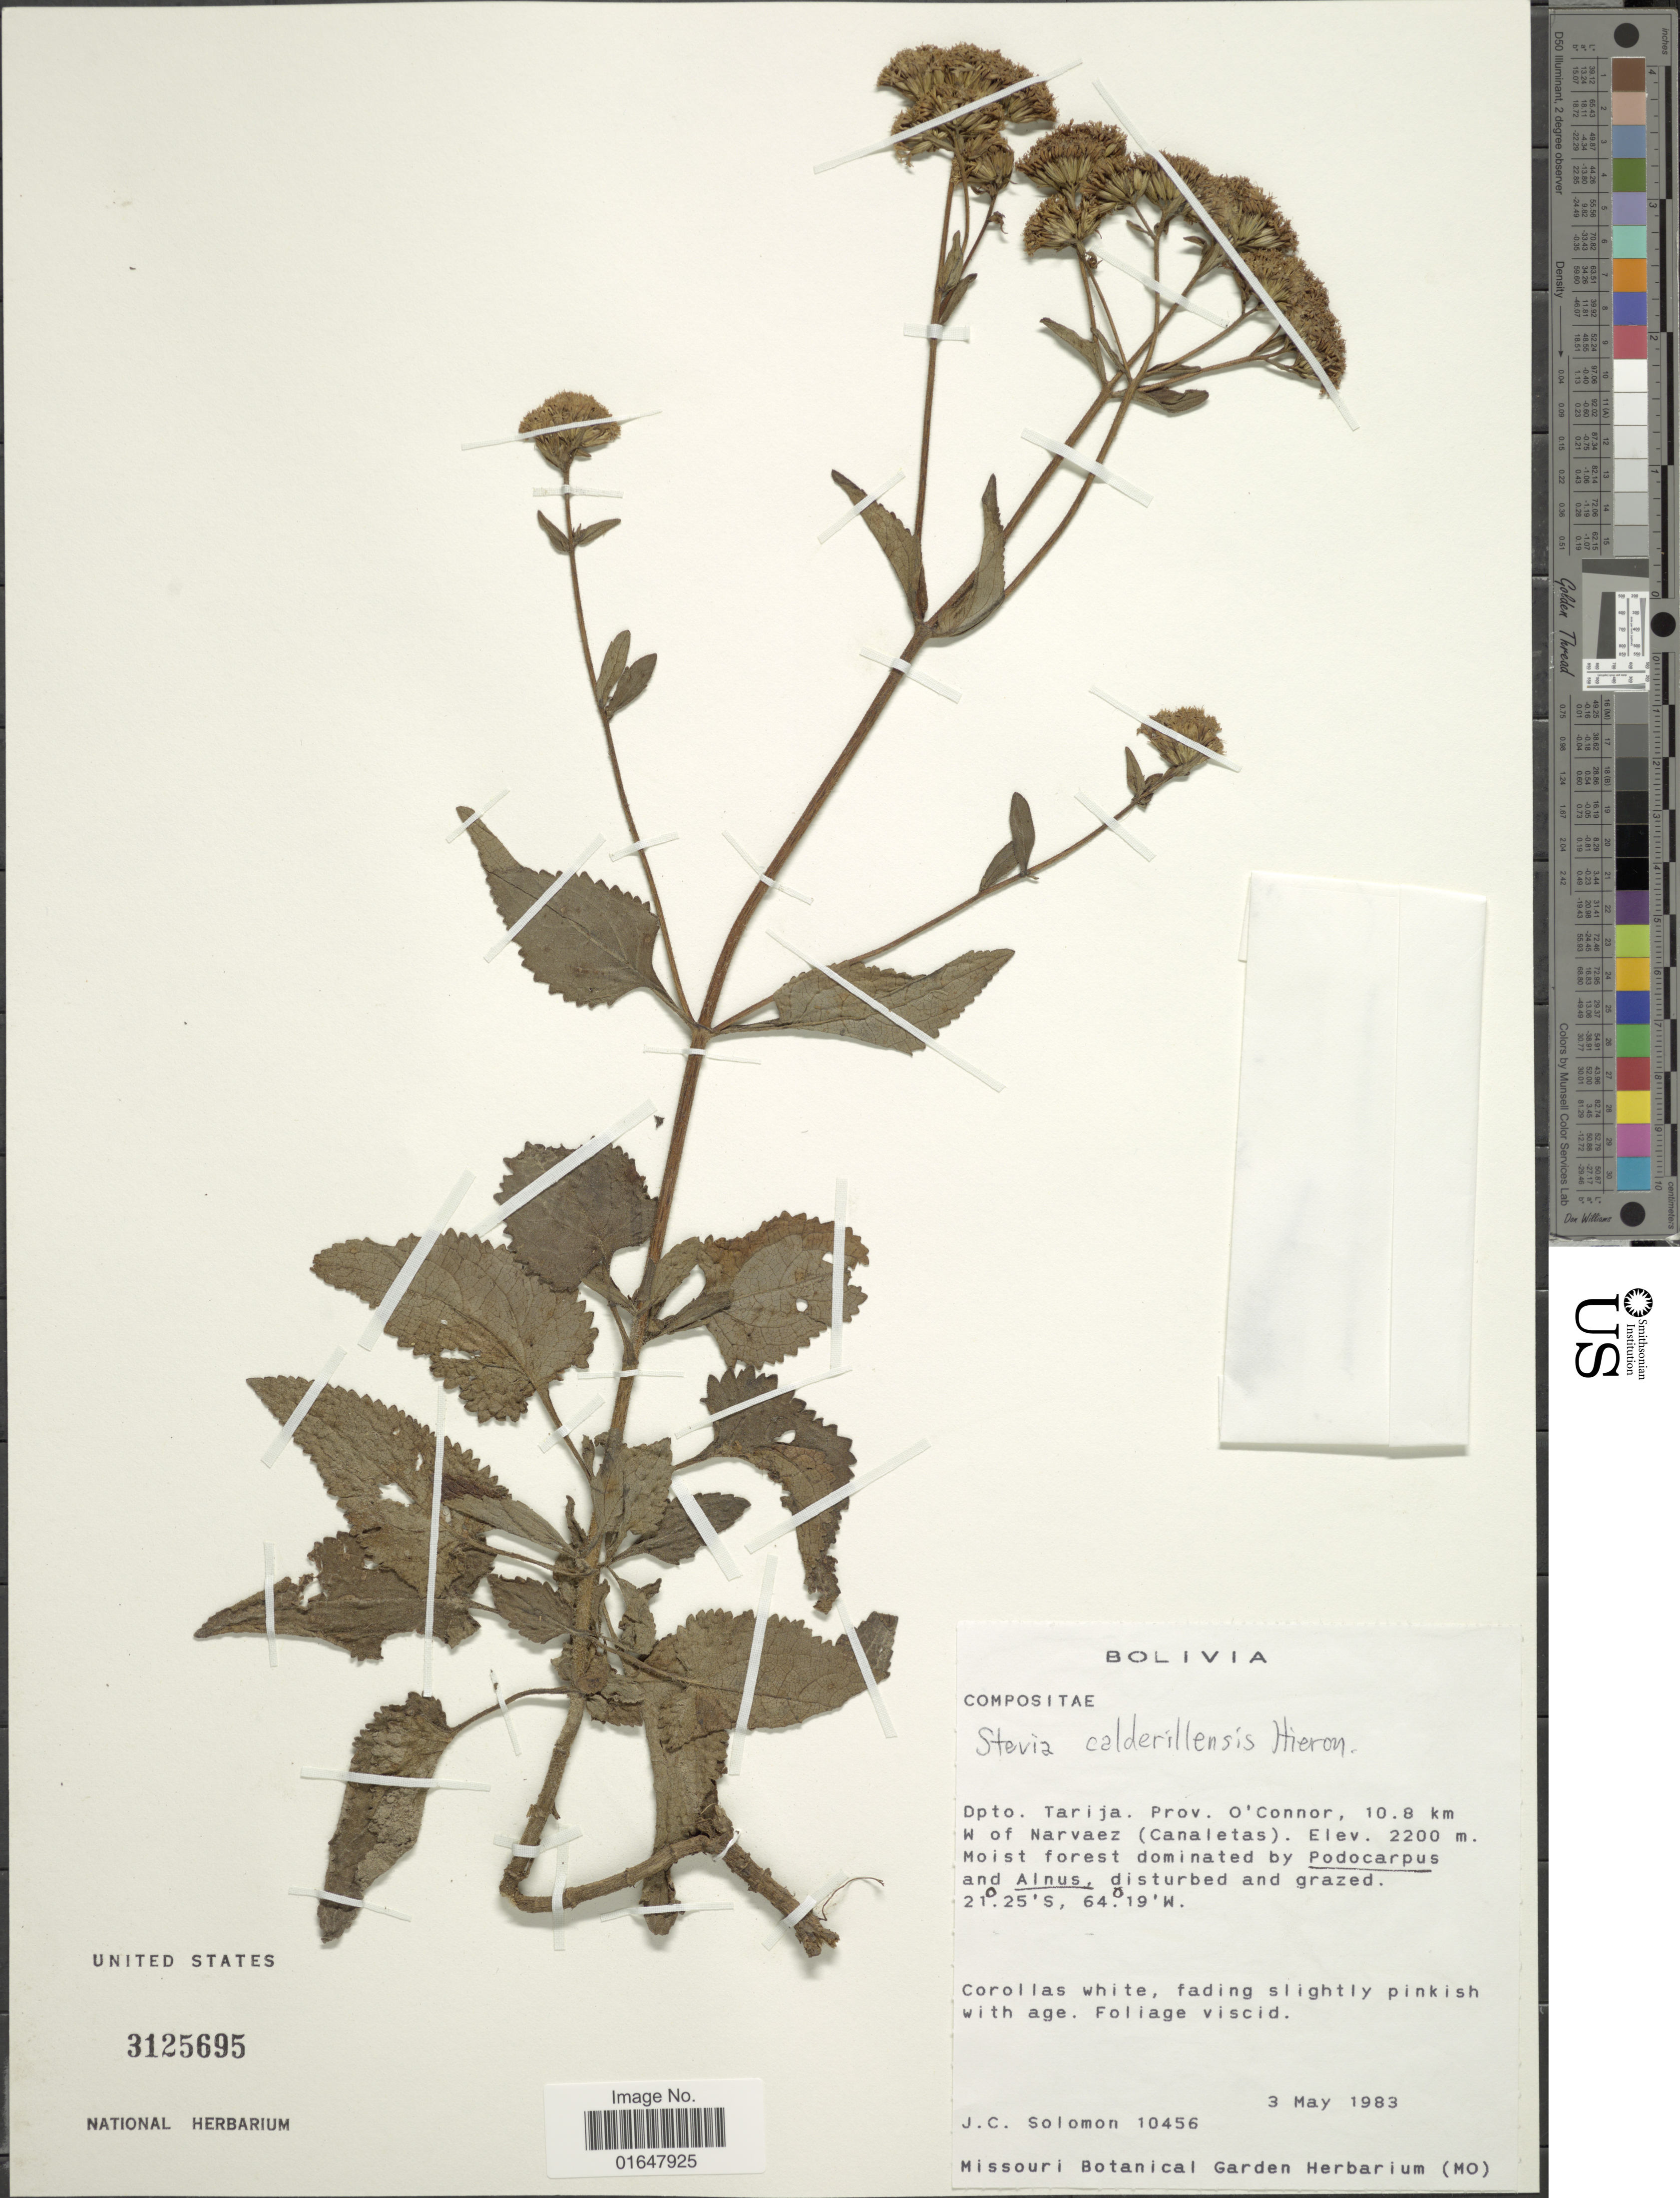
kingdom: Plantae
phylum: Tracheophyta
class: Magnoliopsida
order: Asterales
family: Asteraceae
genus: Stevia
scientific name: Stevia calderillensis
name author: Hieron. in Urb.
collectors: J. C. Solomon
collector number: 10456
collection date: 1983-05-03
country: Bolivia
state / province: Tarija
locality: Prov. O. Connor, 10.8 km W of Narvaez (Canaletas)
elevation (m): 2200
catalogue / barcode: US 3125695